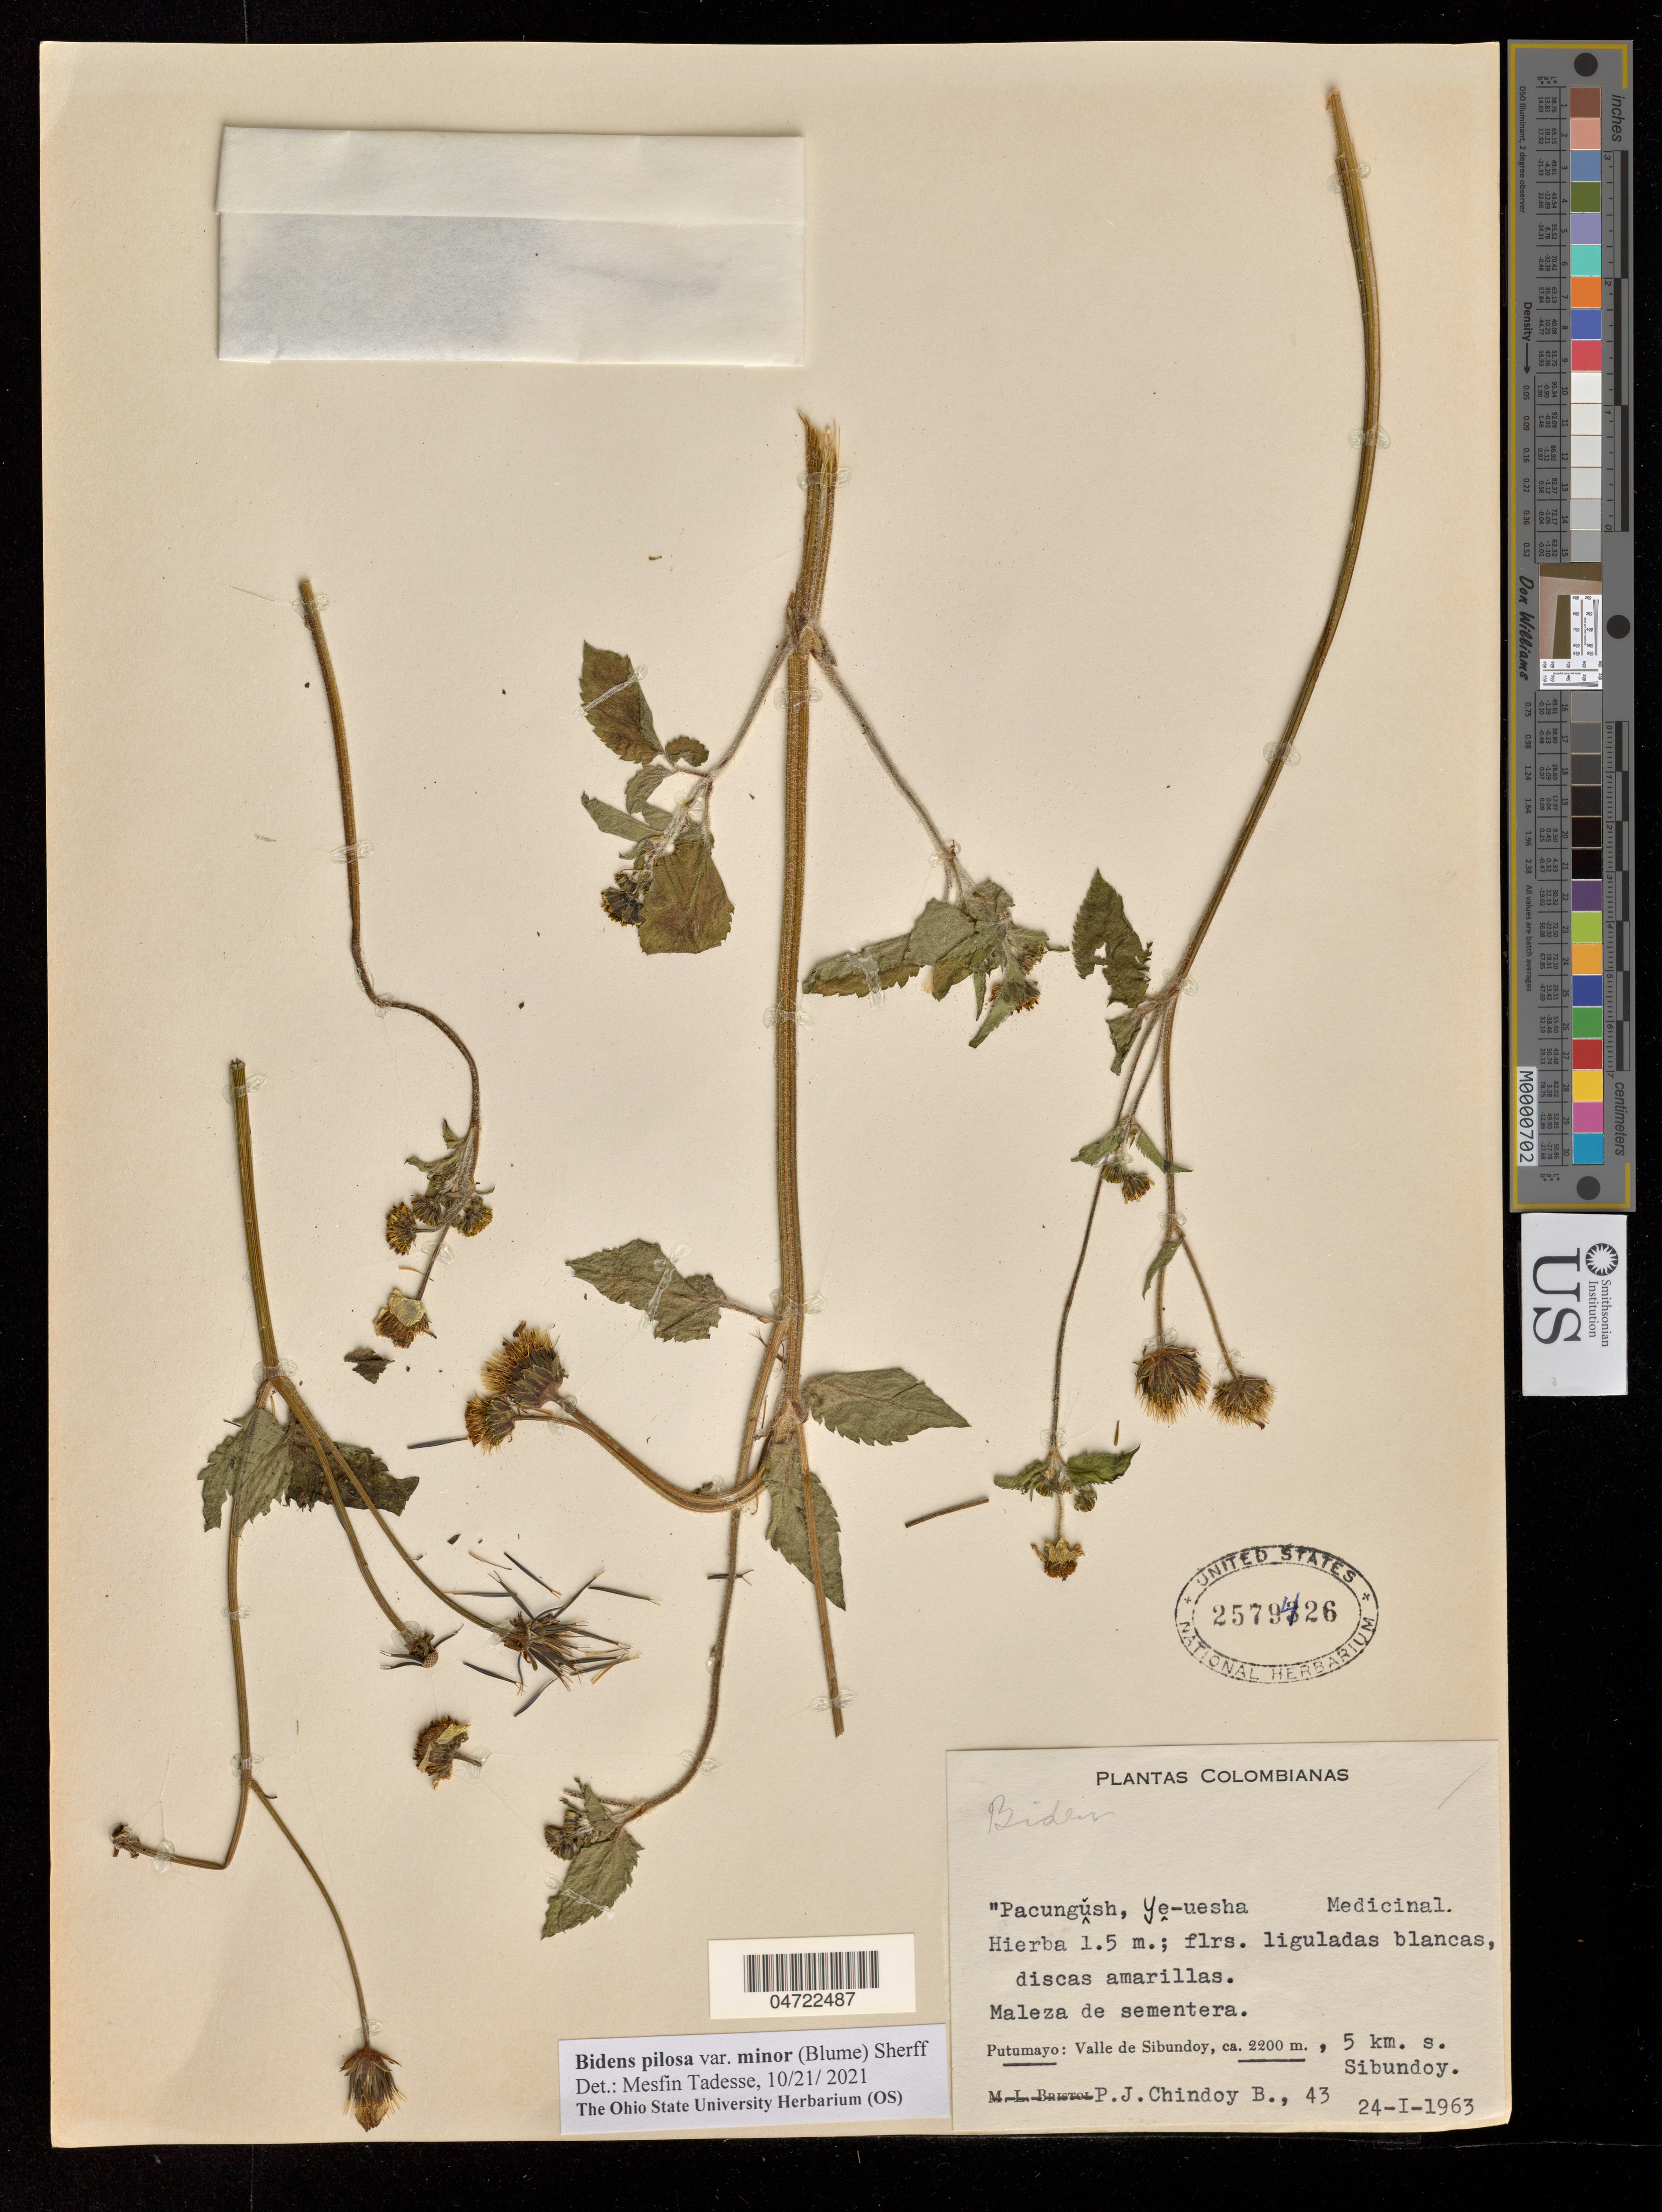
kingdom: Plantae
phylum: Tracheophyta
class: Magnoliopsida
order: Asterales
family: Asteraceae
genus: Bidens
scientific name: Bidens pilosa var. minor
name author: (Blume) Sherff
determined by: Tadesse, M.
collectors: P. Chindoy B.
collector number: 43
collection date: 1963-01-24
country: Colombia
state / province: Putumayo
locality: Valle de Sibundoy, 5 km. s. Sibundoy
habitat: Maleza de sementera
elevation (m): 2200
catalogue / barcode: US 2579426